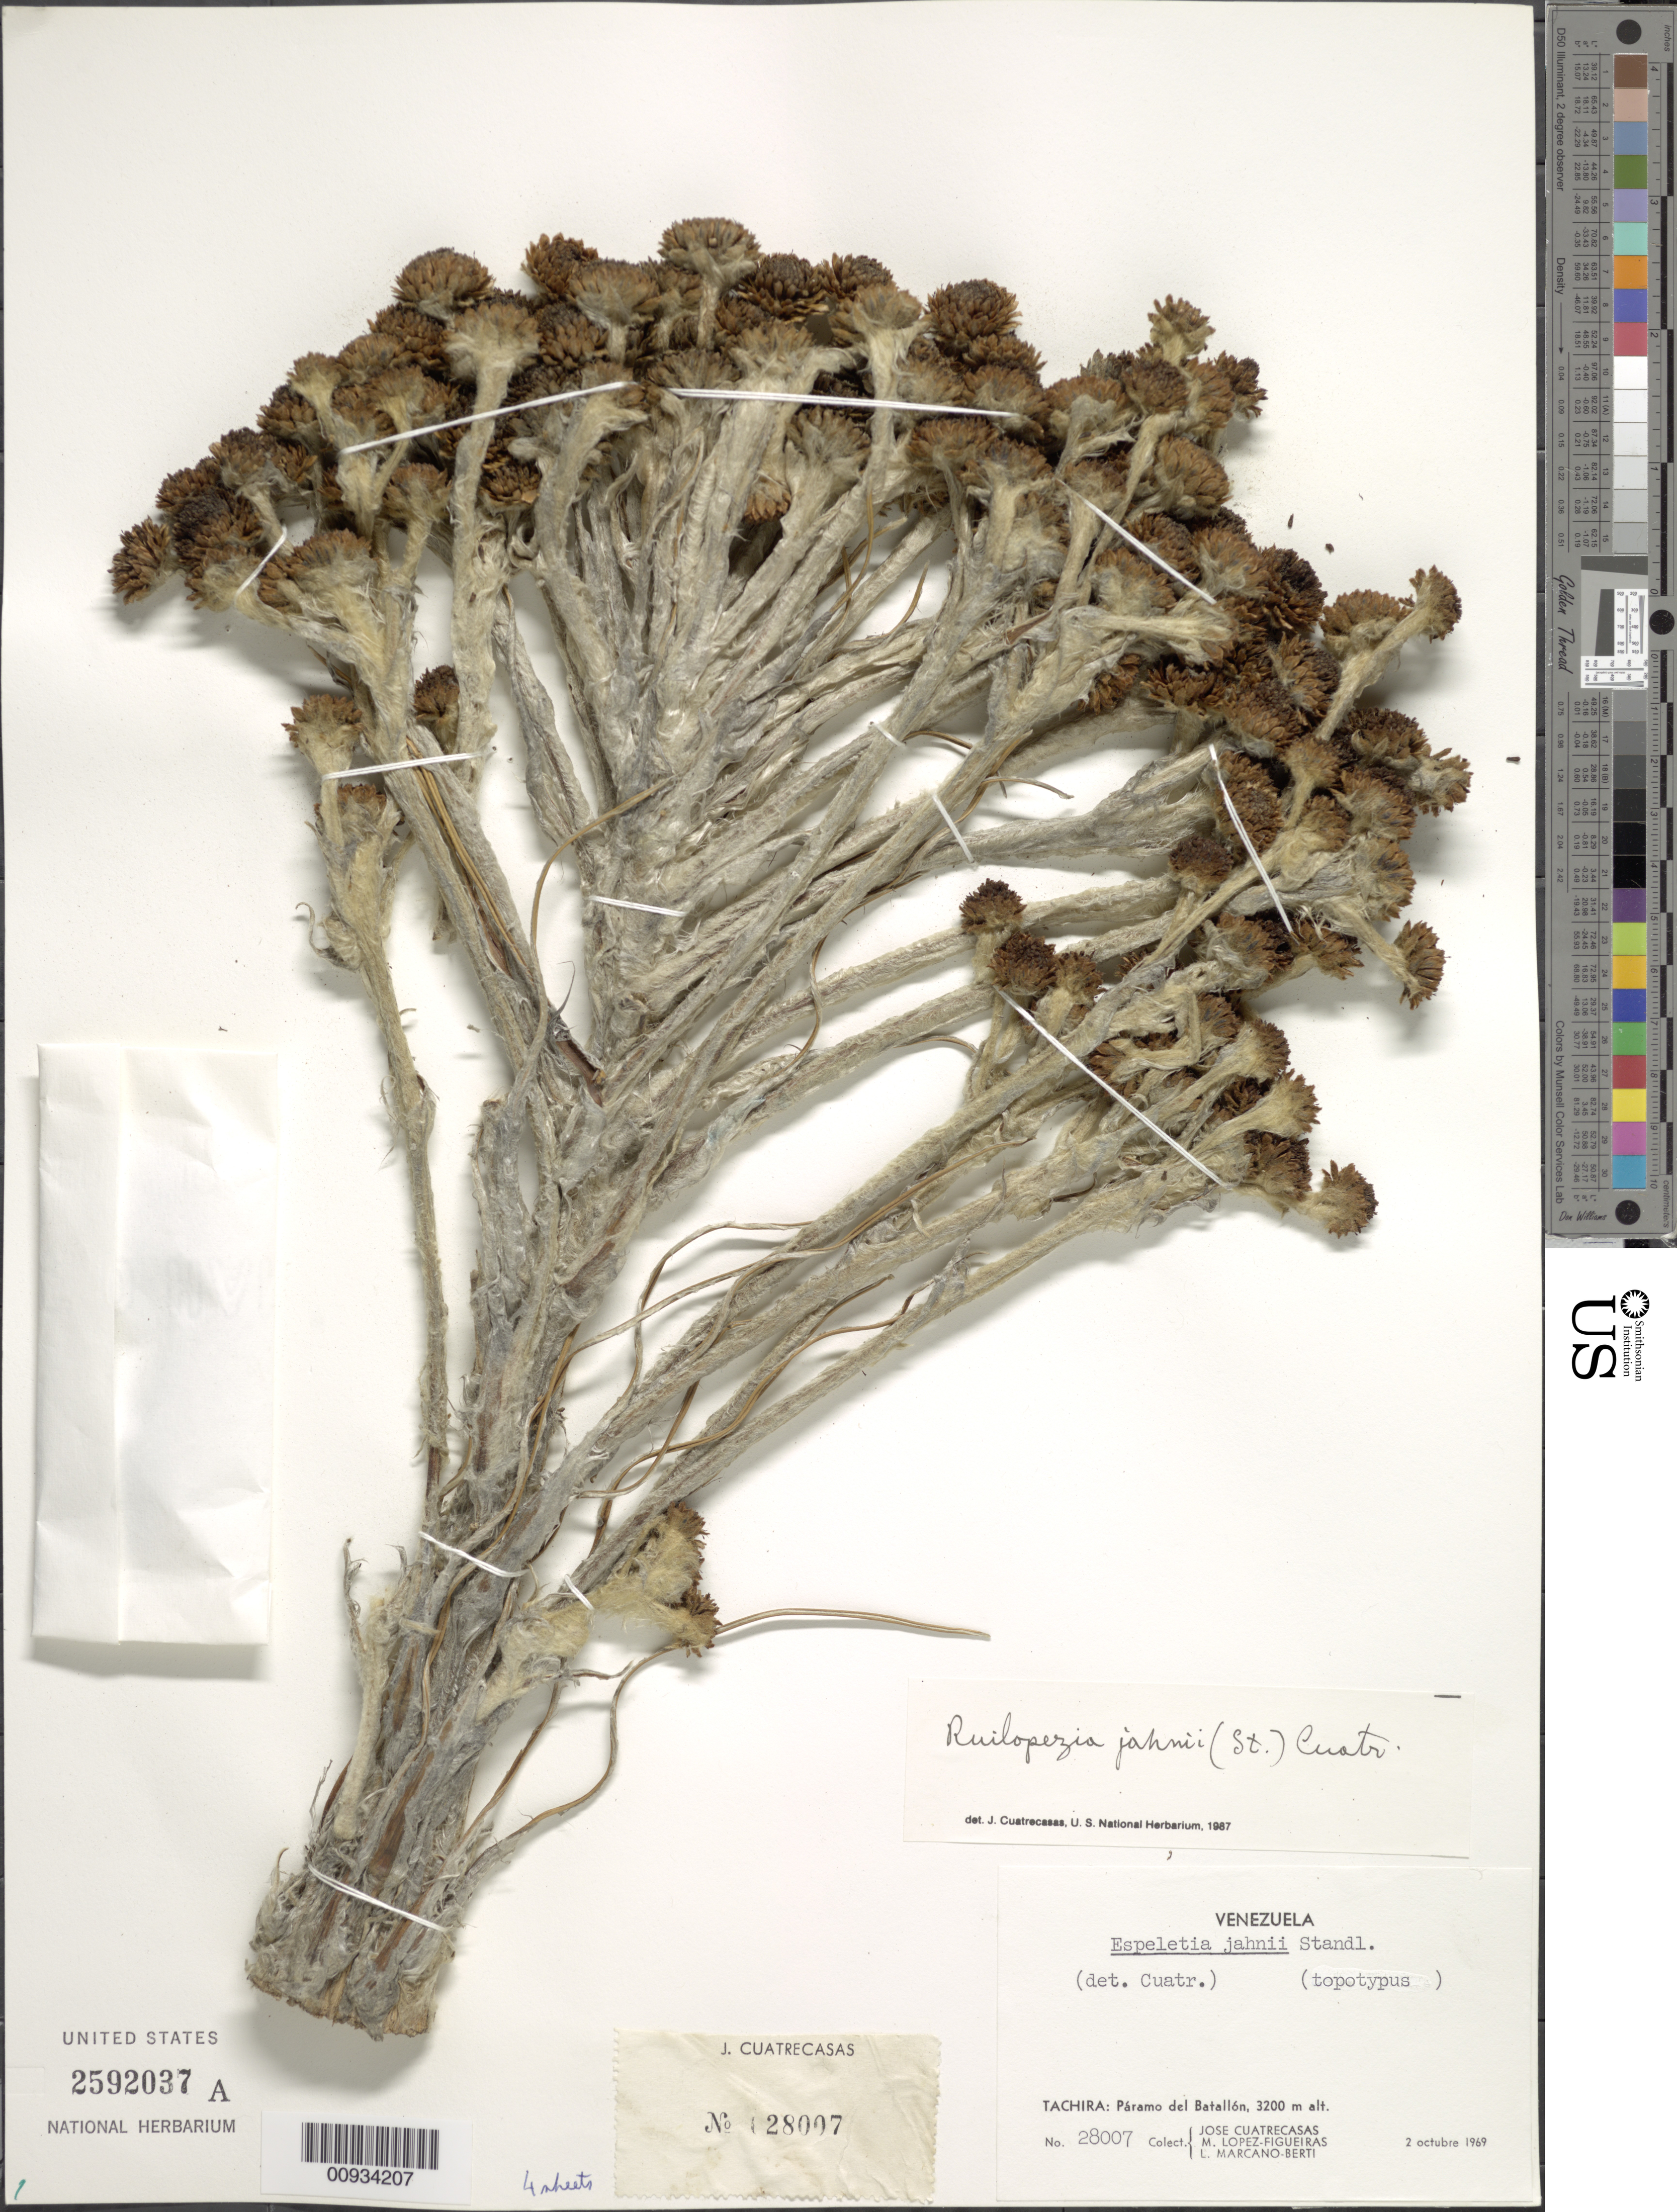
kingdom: Plantae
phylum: Tracheophyta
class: Magnoliopsida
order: Asterales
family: Asteraceae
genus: Ruilopezia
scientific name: Ruilopezia jahnii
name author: (Standl.) Cuatrec.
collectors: J. Cuatrecasas, M. López Figueiras & L. Marcano-Berti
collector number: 28007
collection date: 1969-10-02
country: Venezuela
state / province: Táchira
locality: Páramo del Batallón. Páramo del Batallón.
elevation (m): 3200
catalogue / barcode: US 2592037A